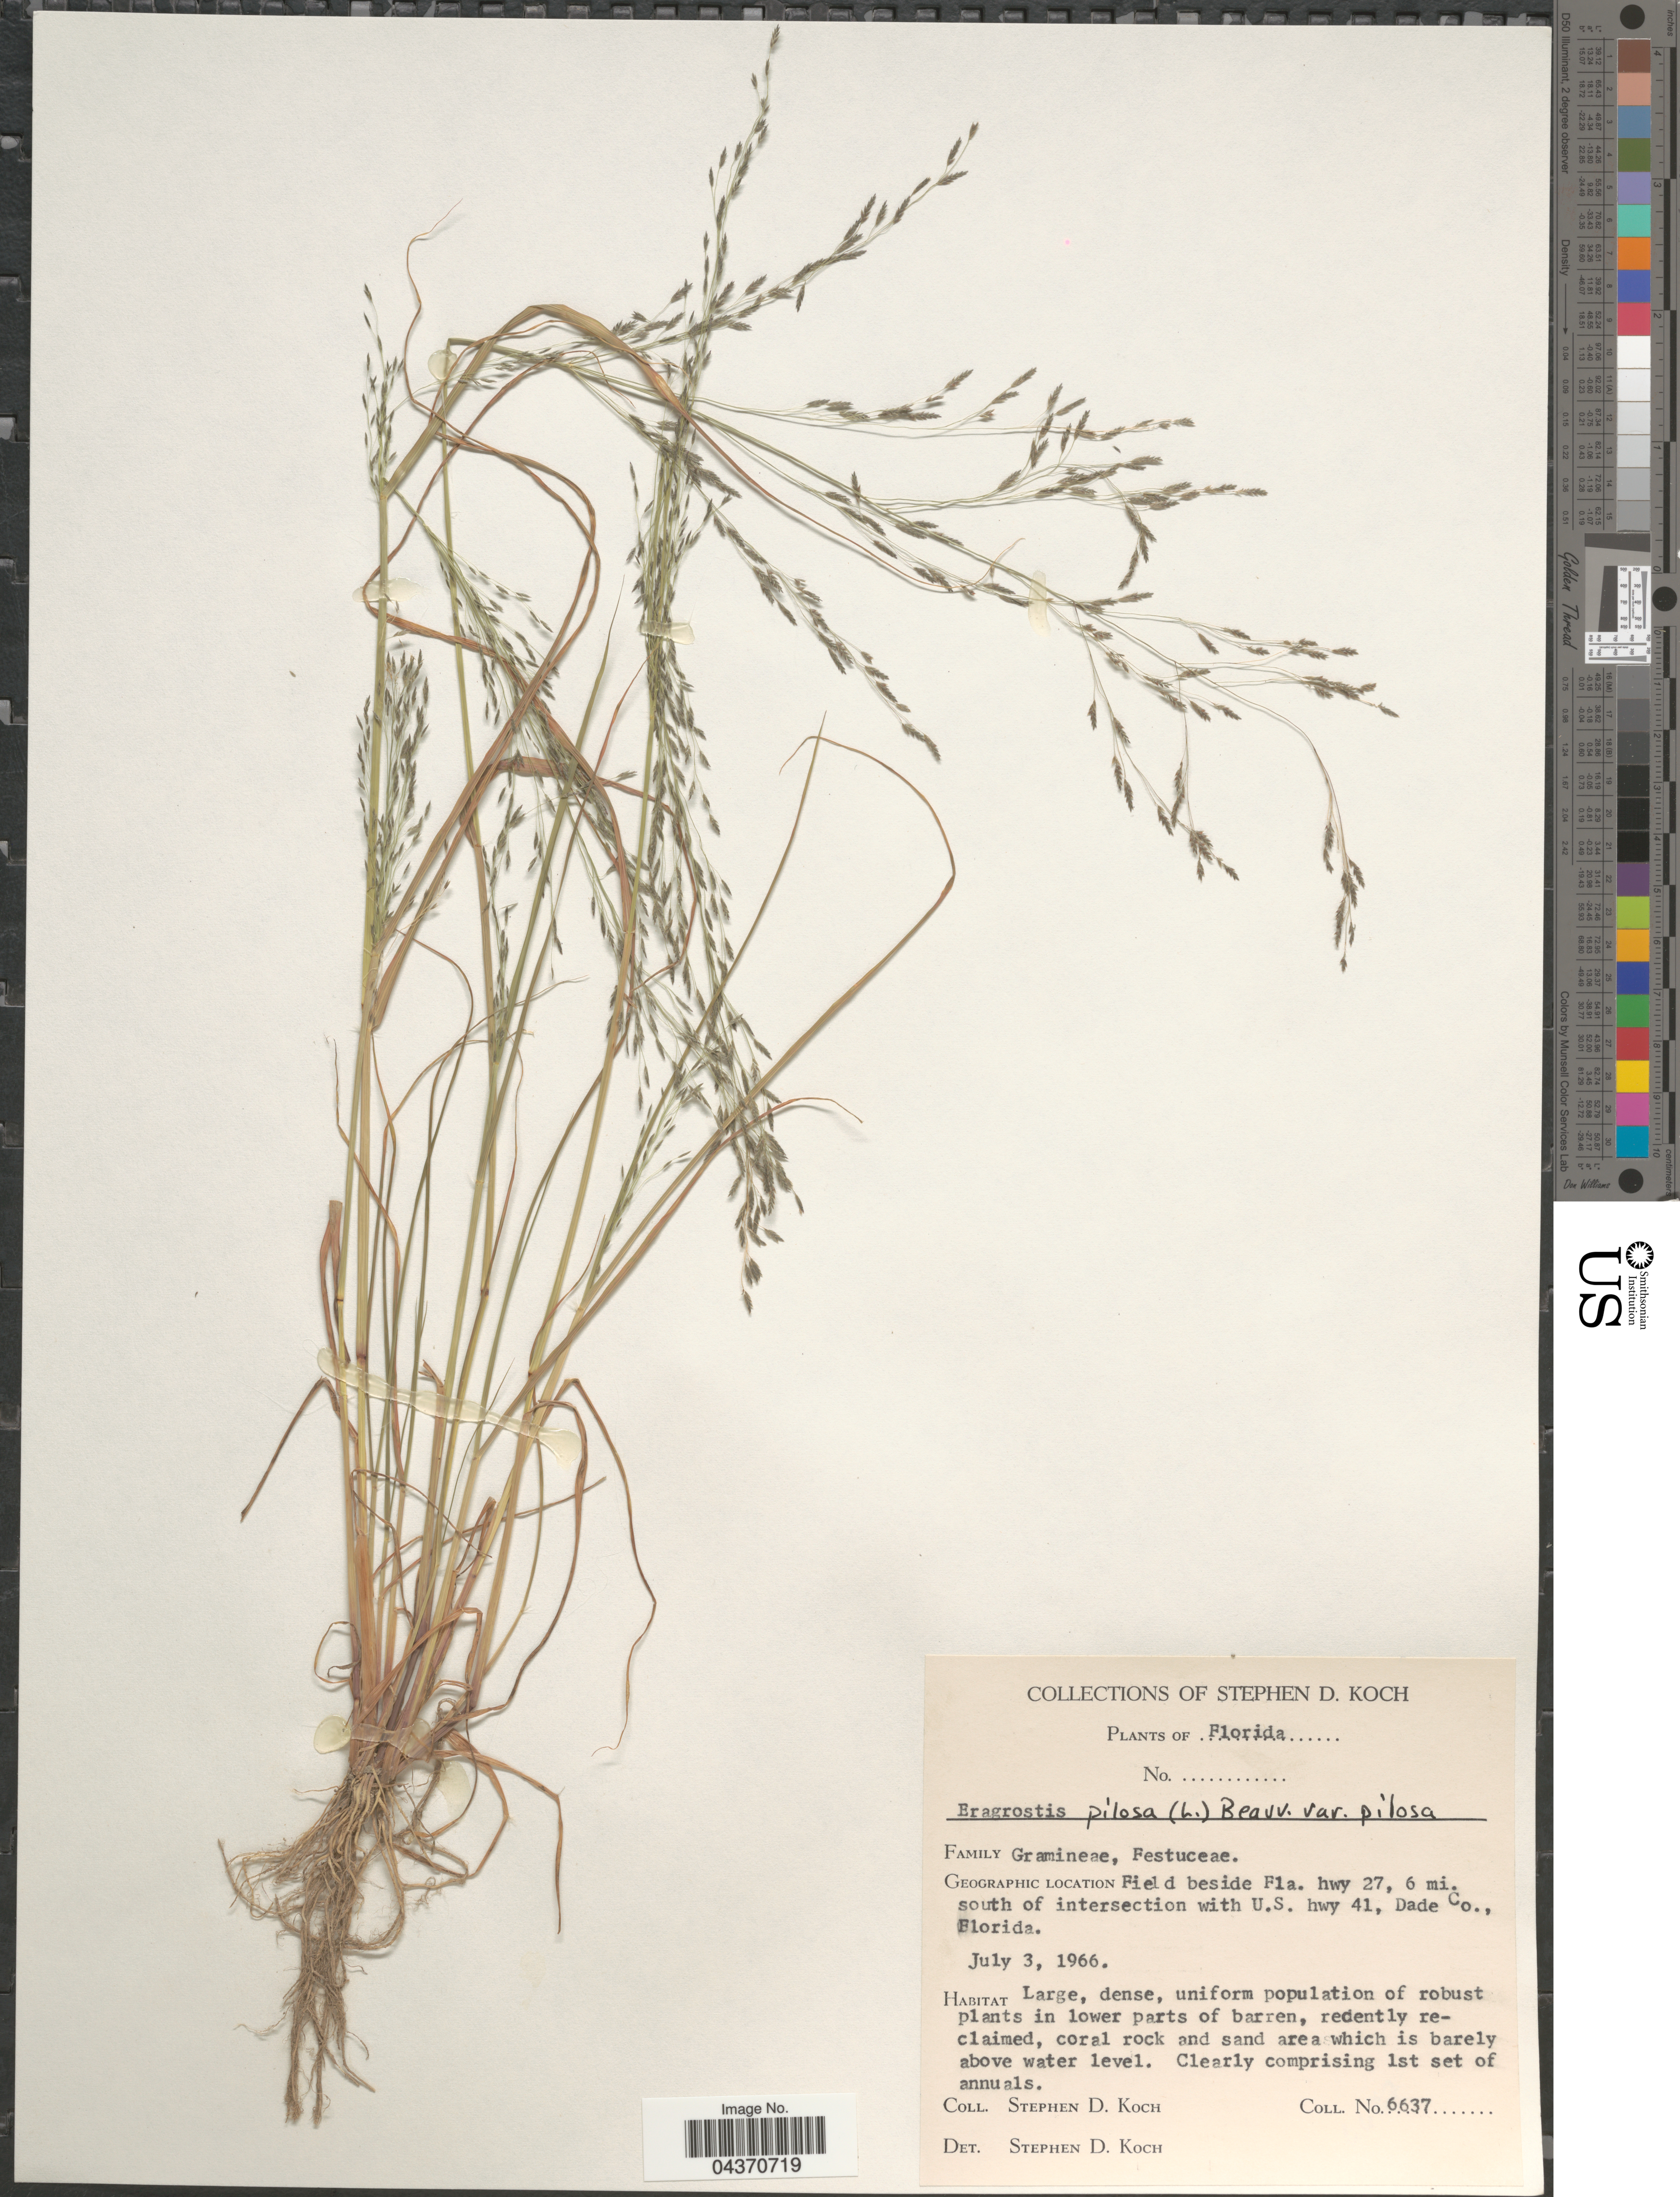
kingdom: Plantae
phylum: Tracheophyta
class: Liliopsida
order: Poales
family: Poaceae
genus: Eragrostis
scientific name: Eragrostis pilosa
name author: (L.) P. Beauv.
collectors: S. D. Koch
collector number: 6637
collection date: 1966-07-03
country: United States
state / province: Florida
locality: Field beside Fla. hwy 27, 6 mi. south of intersection with U.S. hwy 41, Dade Co.